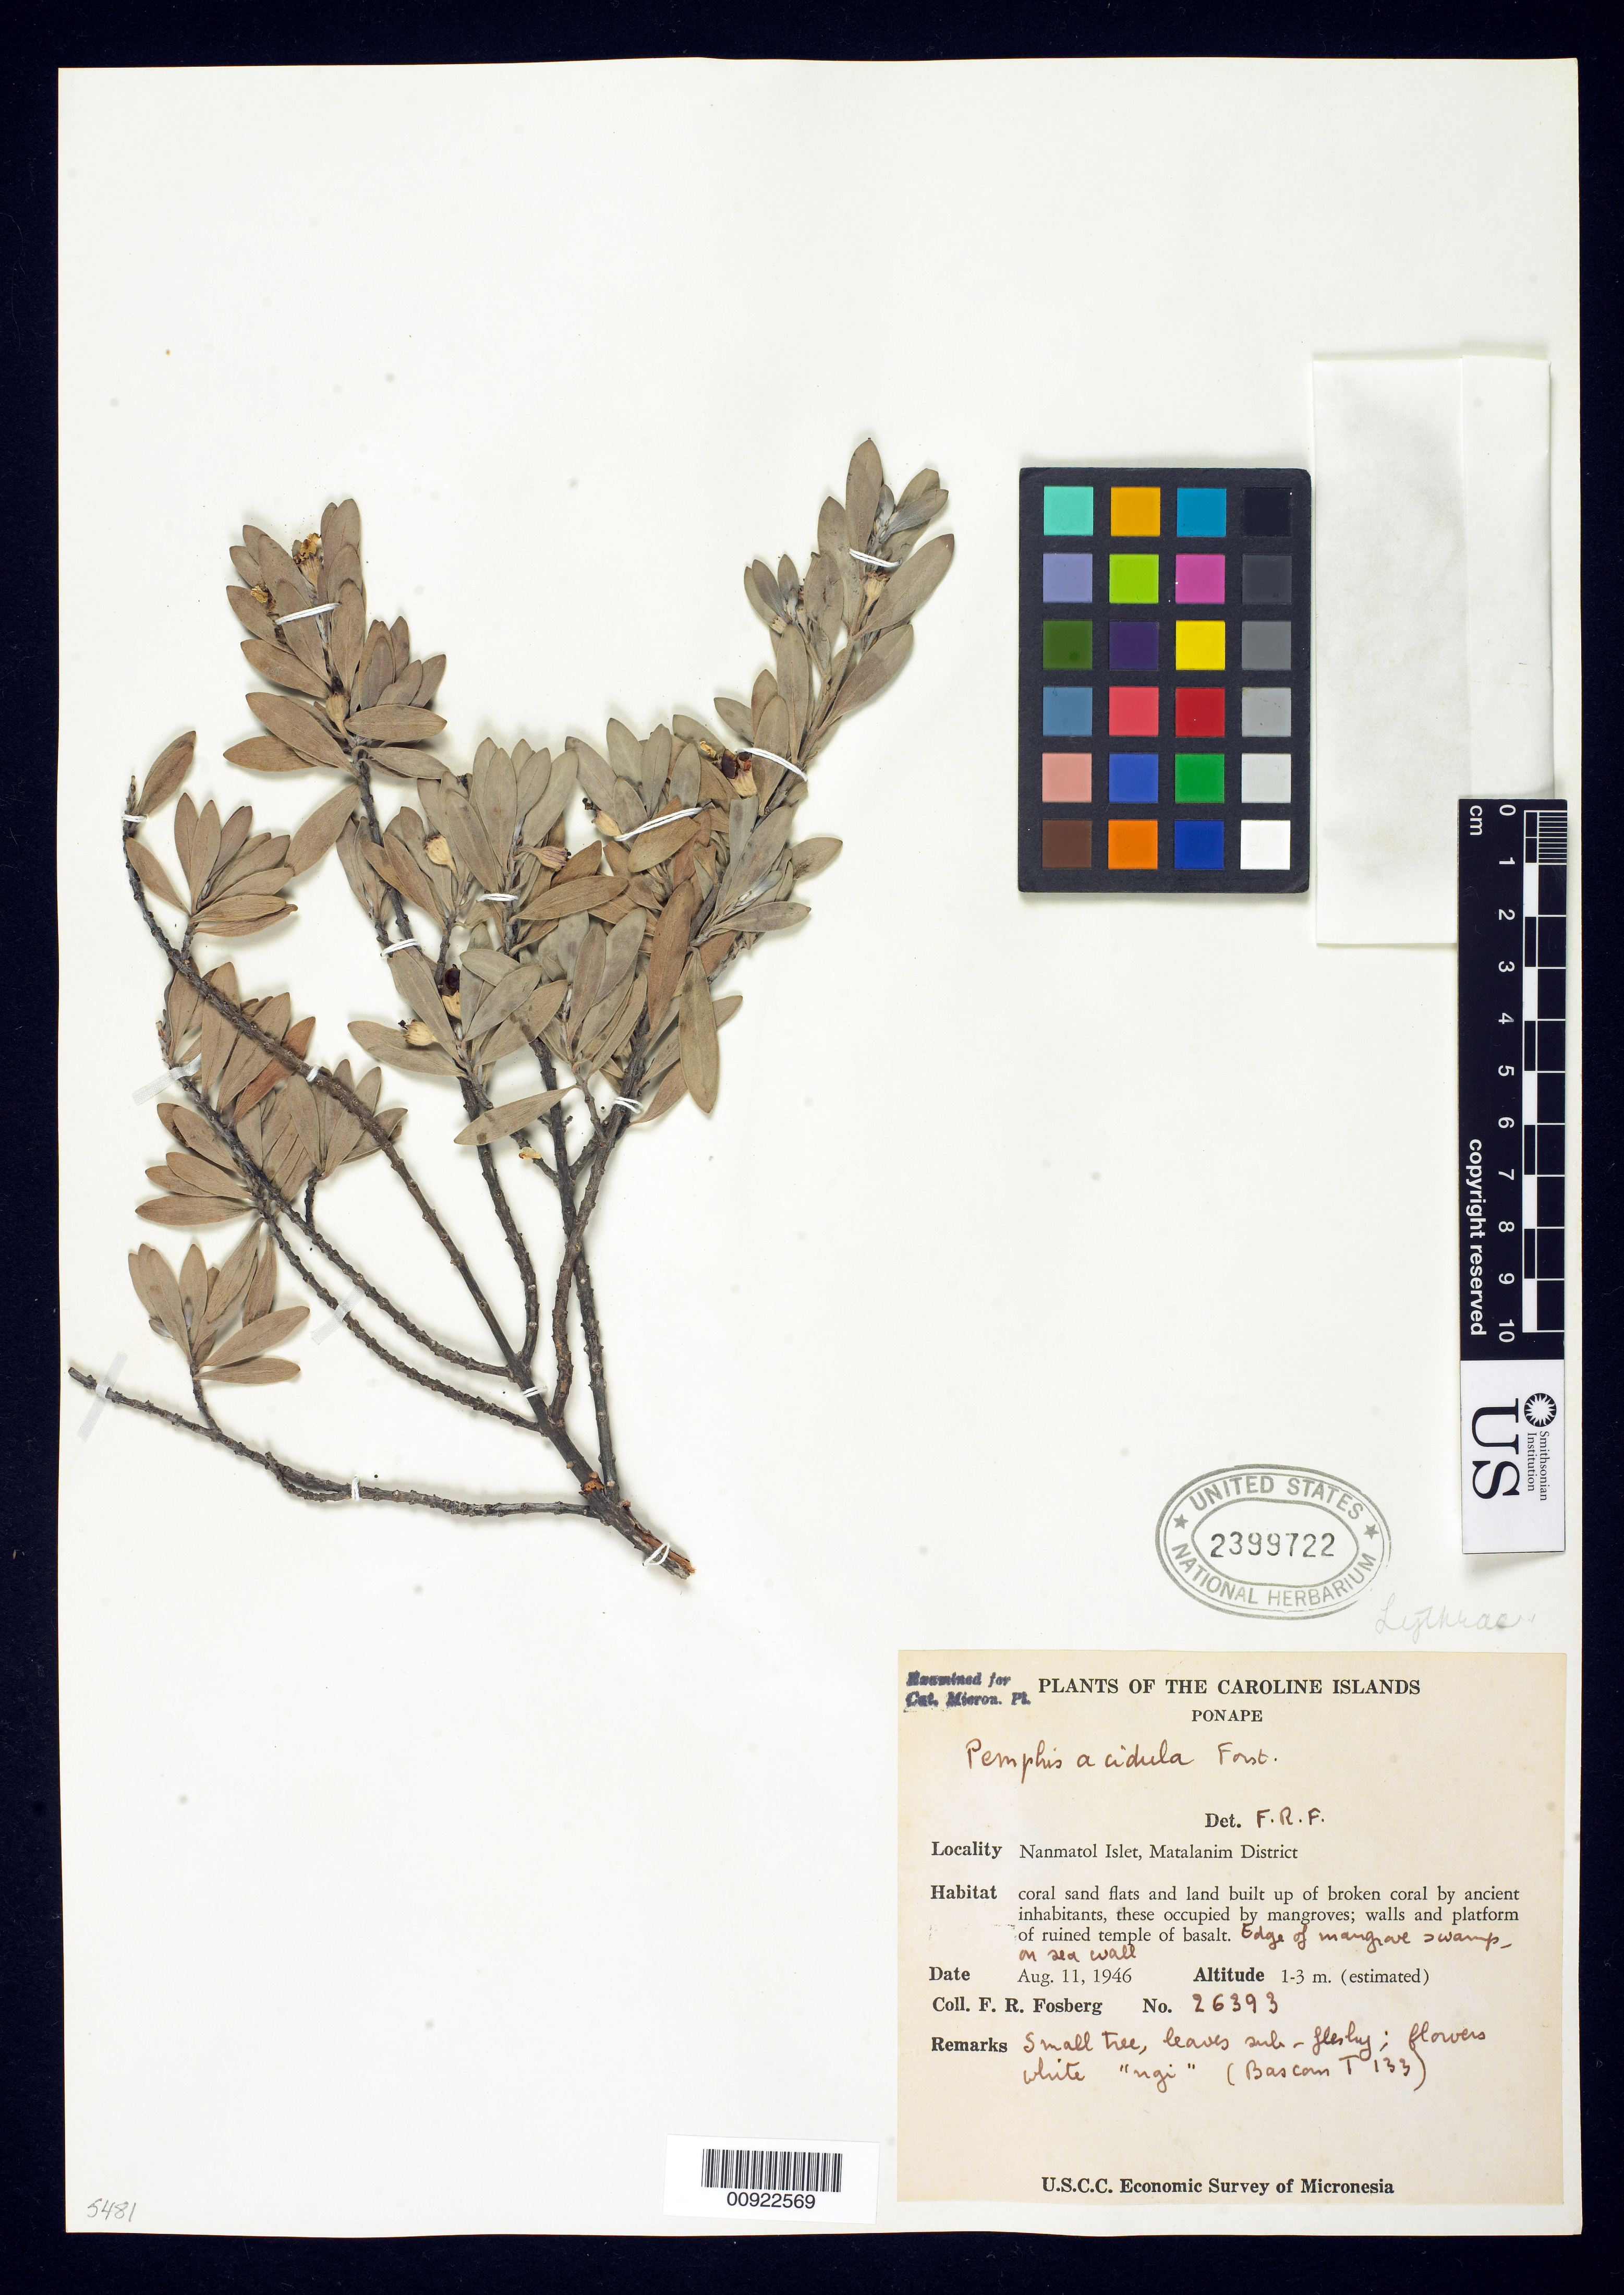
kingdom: Plantae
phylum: Tracheophyta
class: Magnoliopsida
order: Myrtales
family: Lythraceae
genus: Pemphis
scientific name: Pemphis acidula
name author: J.R. Forst. & G. Forst.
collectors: F. R. Fosberg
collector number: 26393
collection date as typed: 11 Aug 1946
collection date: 1946-08-11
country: Micronesia, Federated States of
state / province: Pohnpei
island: Nanmatol Atoll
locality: Nanmatol Islet, Matalanim District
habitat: Coral sand flats and land built up of broken coral by ancient inhabitants, these occupied by mangroves; walls and platform of ruined temple of basalt, edge of mangrove swamp.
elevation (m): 1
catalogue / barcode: US 2399722